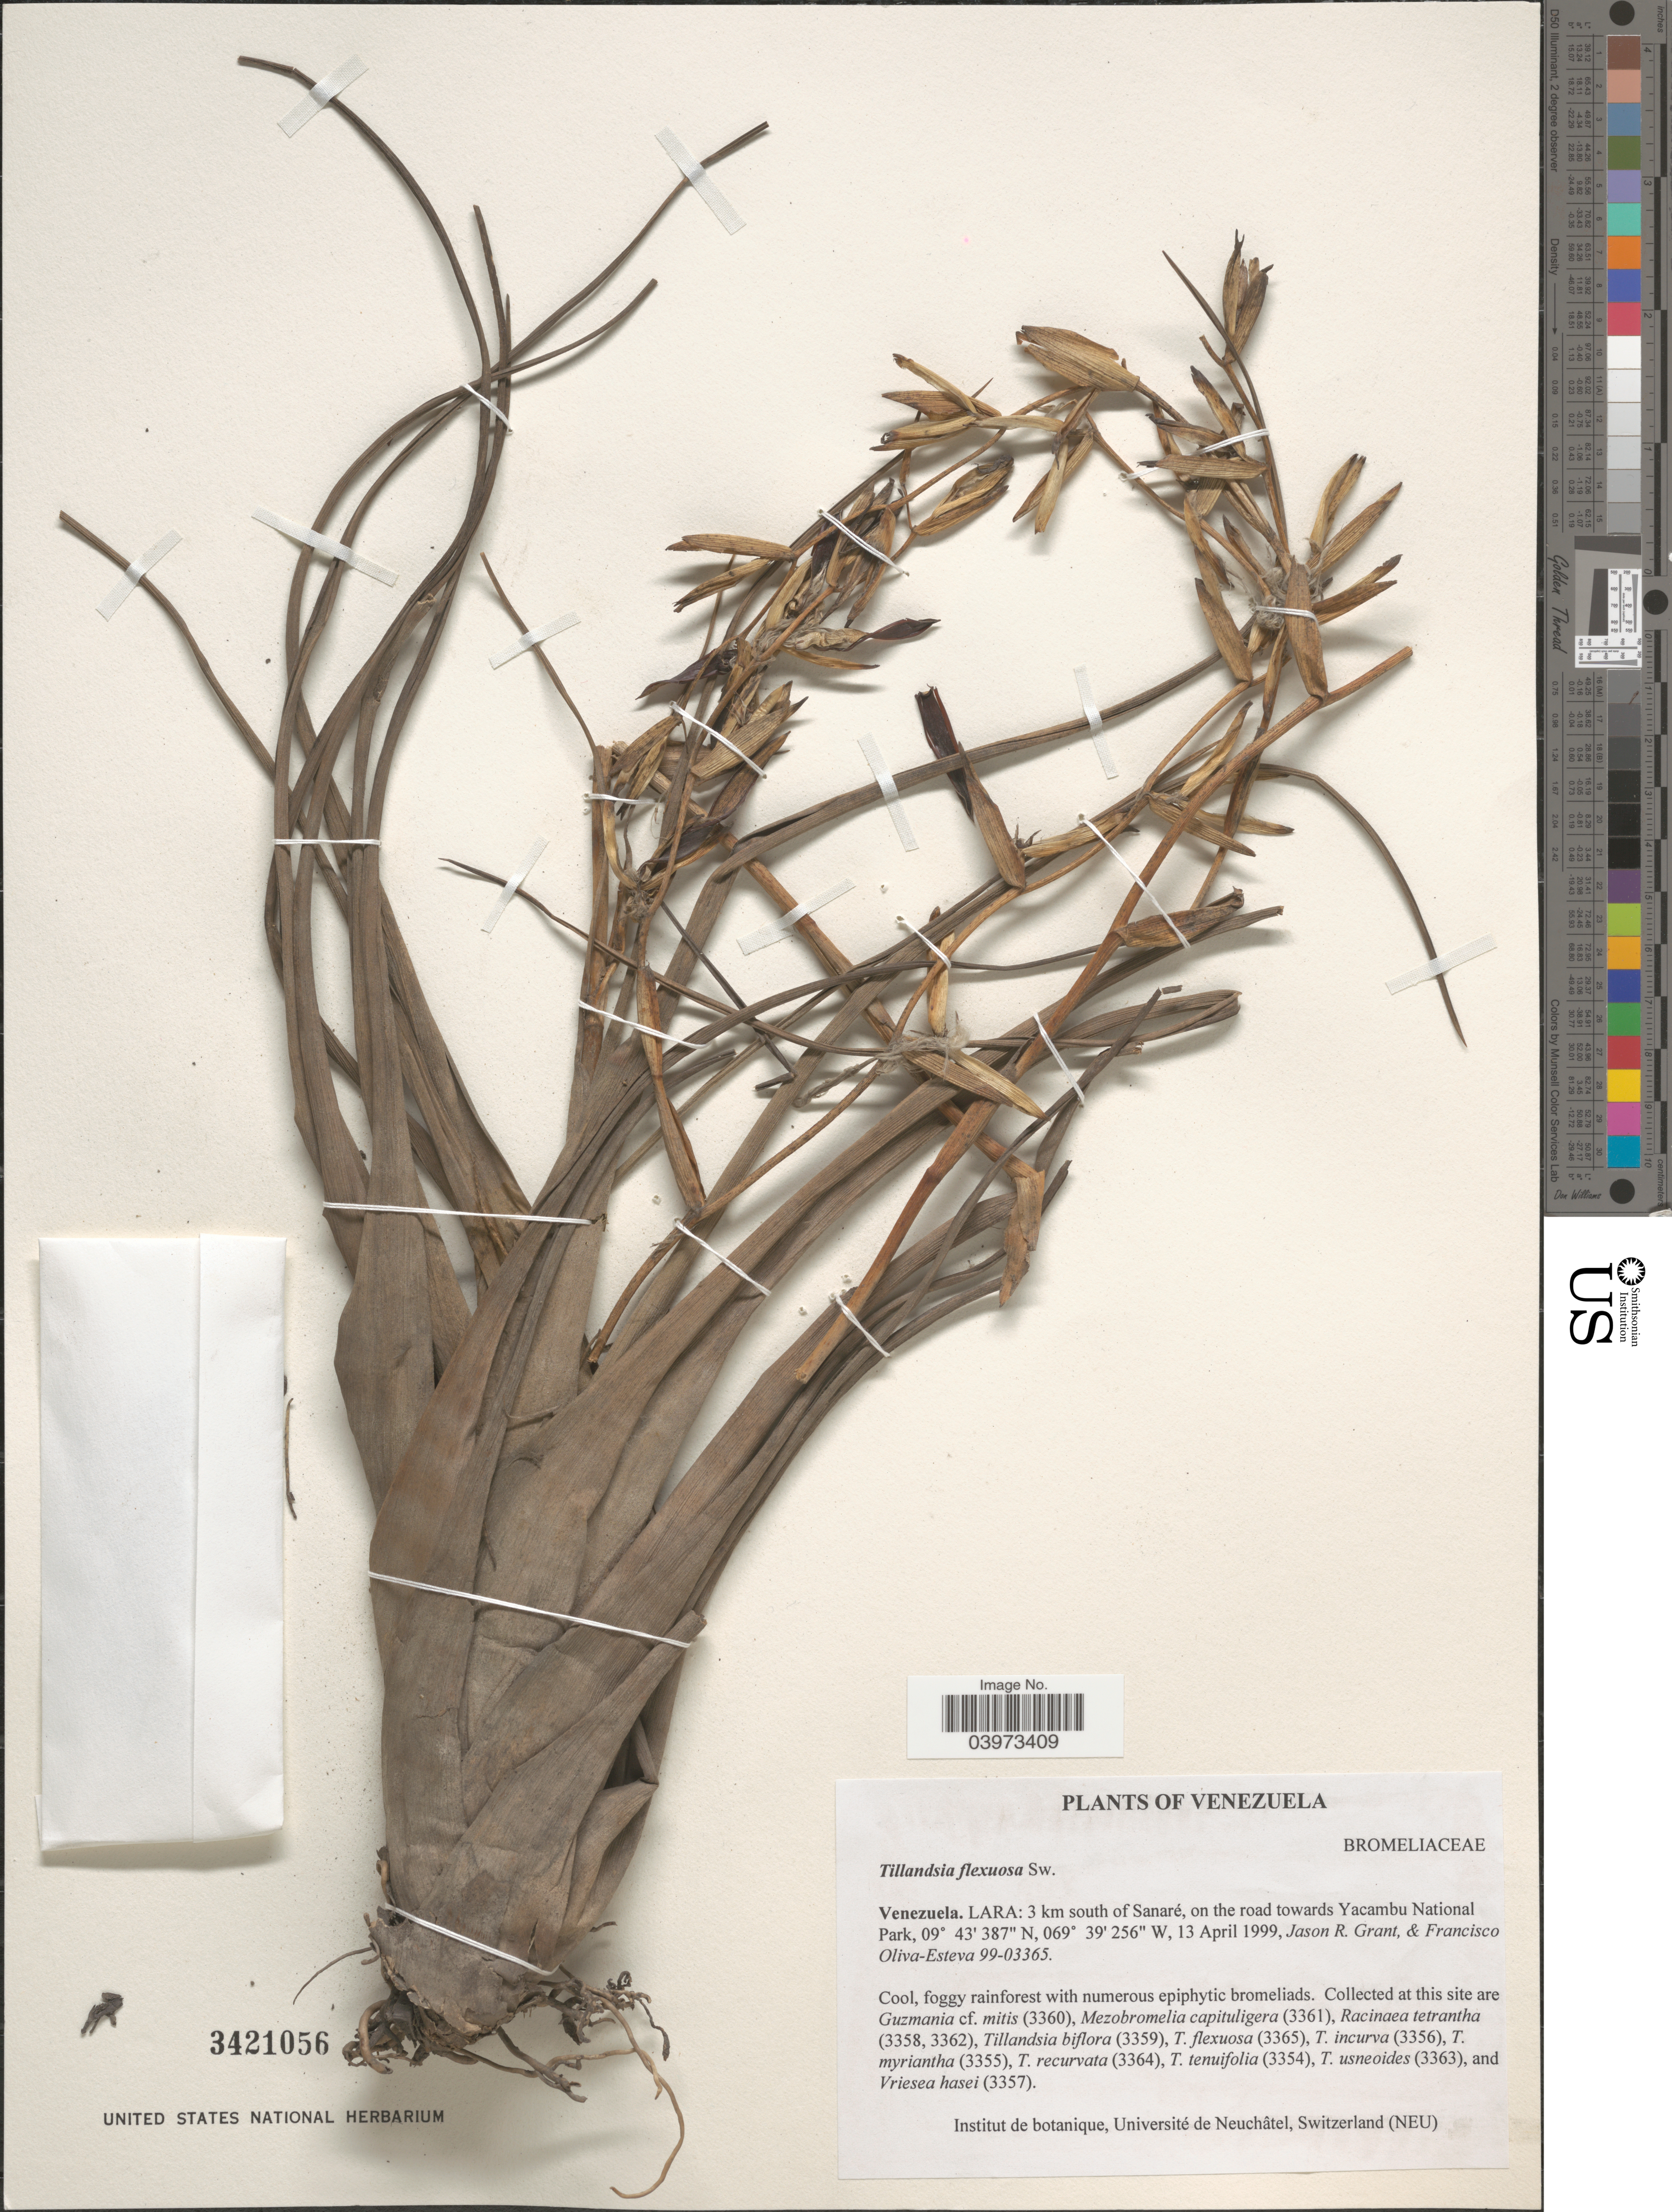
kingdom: Plantae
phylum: Tracheophyta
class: Liliopsida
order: Poales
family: Bromeliaceae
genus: Tillandsia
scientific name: Tillandsia flexuosa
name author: Sw.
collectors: J. R. Grant & F. Oliva-Esteva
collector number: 99-03365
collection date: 1999-04-13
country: Venezuela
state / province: Lara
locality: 3 km south of Sanaré, on the road towards Yacambu National Park.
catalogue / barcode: US 3421056